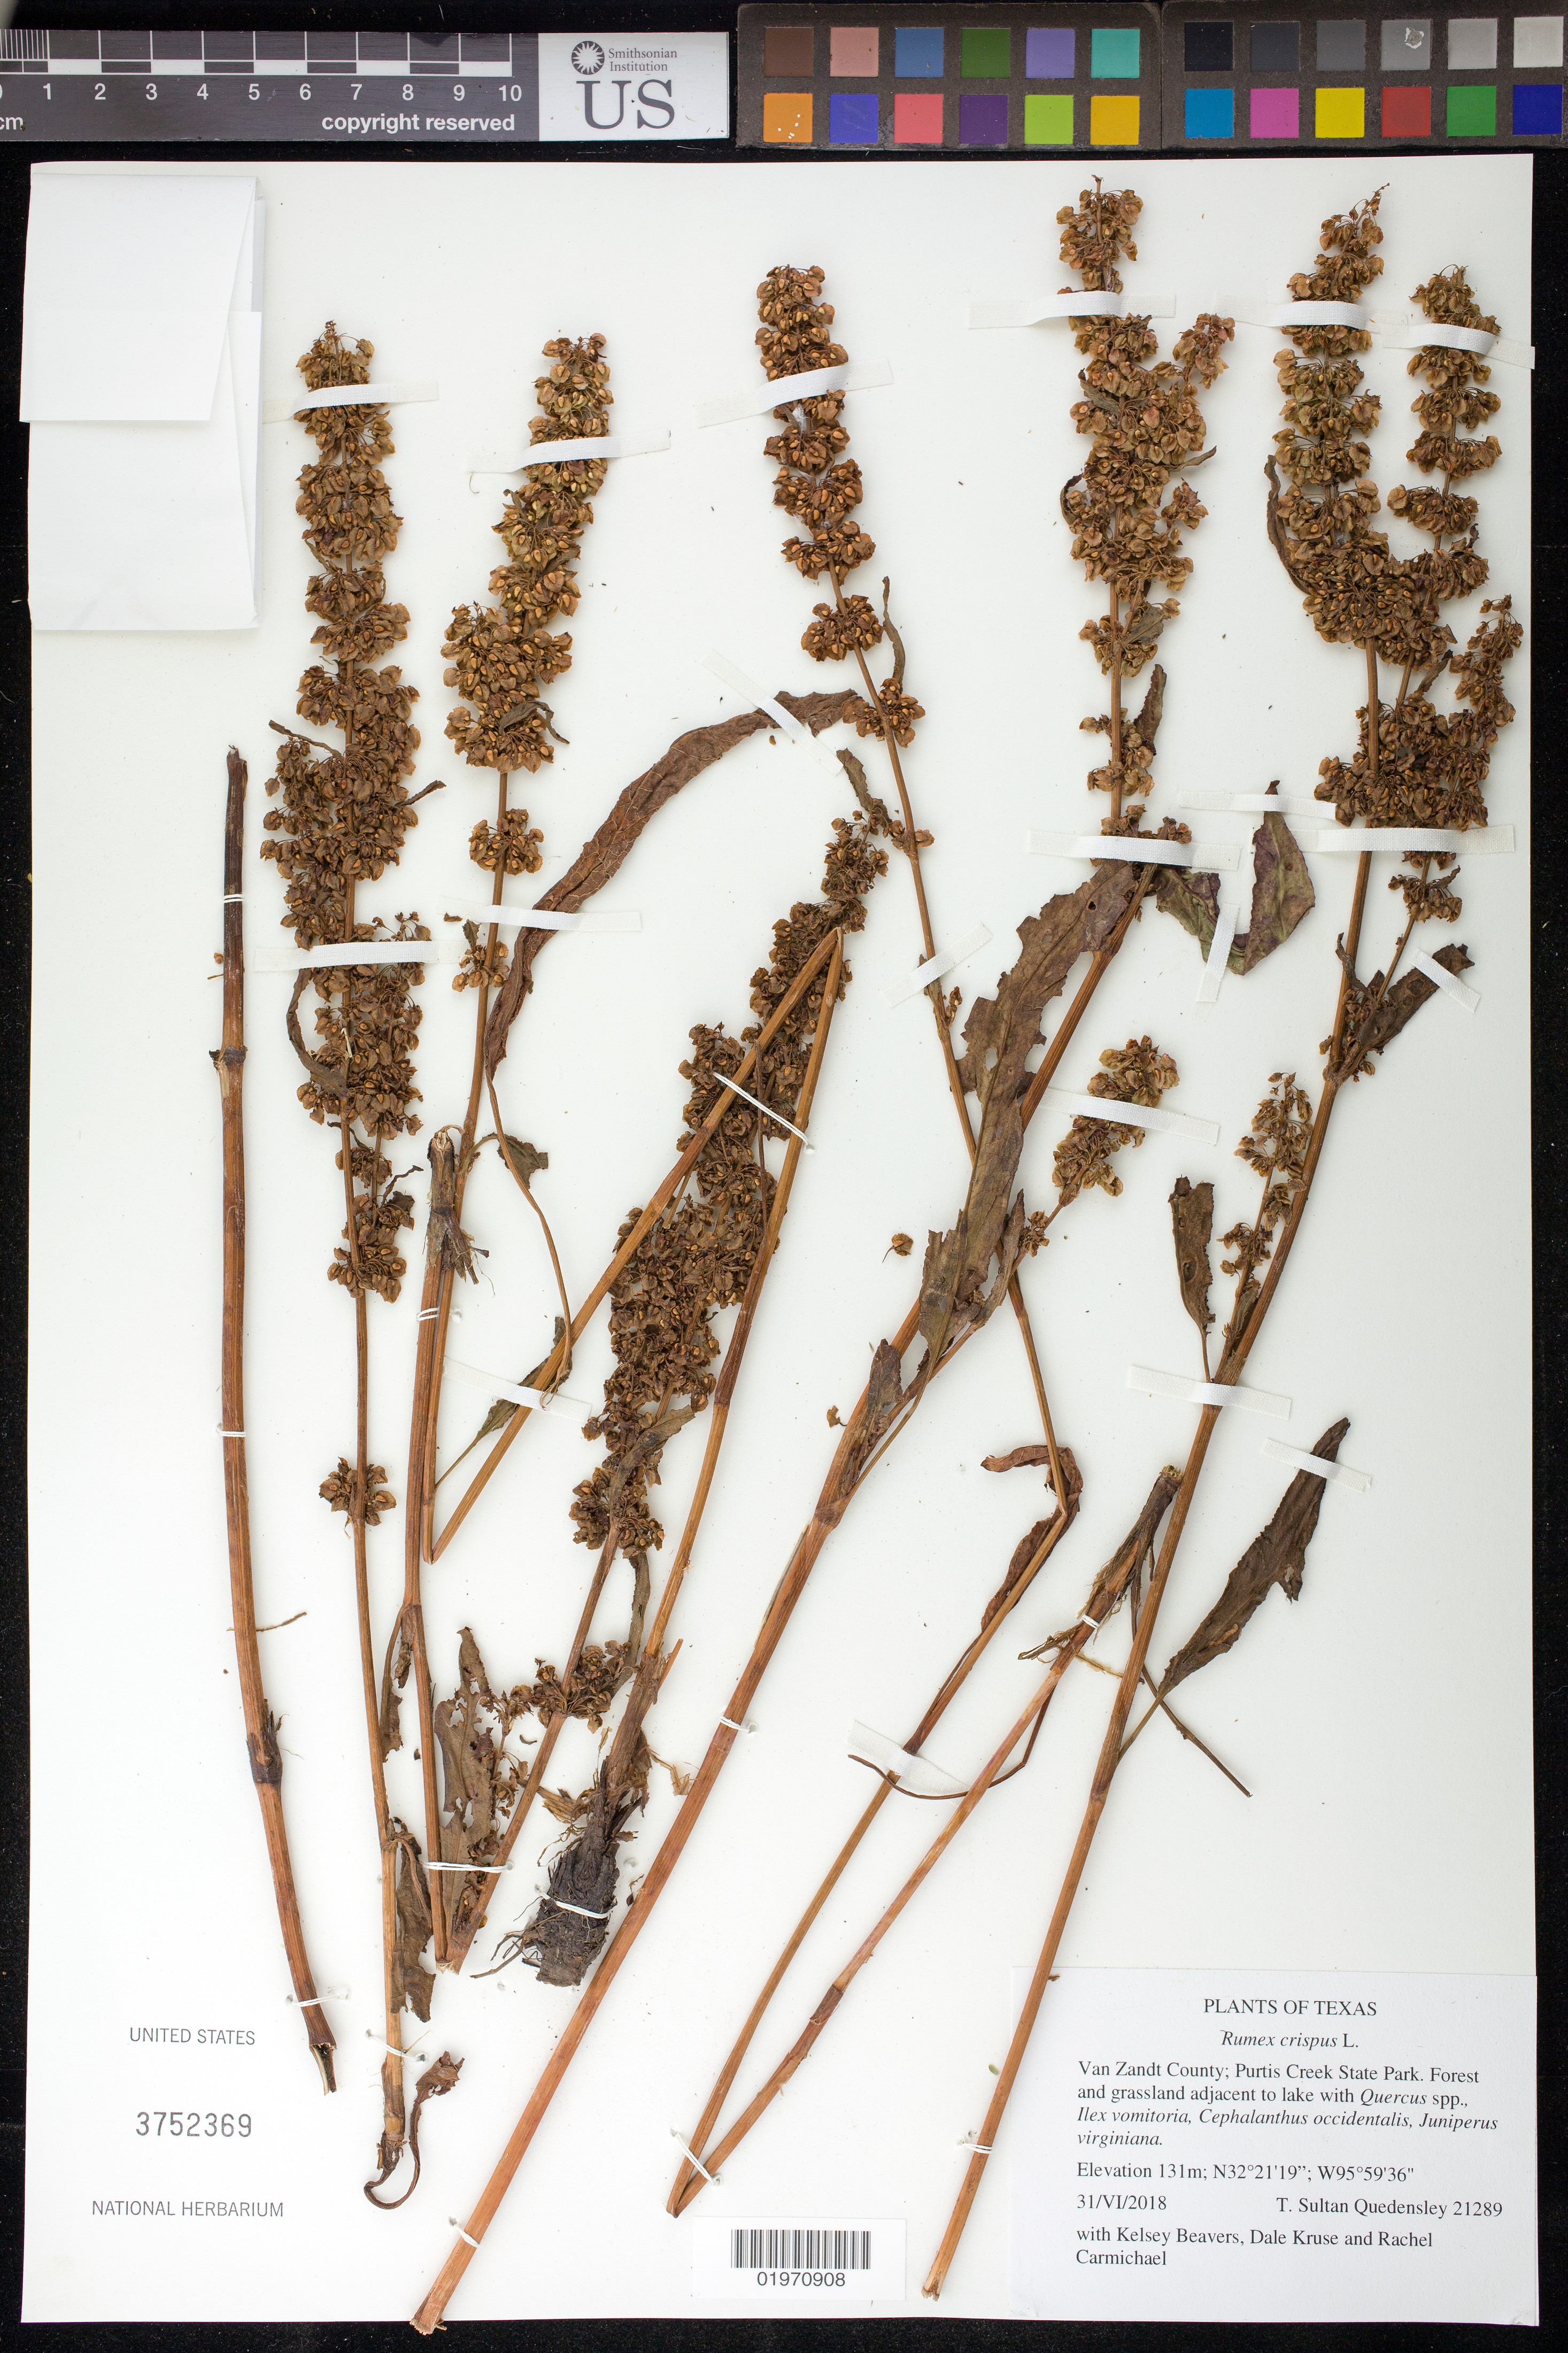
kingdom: Plantae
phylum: Tracheophyta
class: Magnoliopsida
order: Caryophyllales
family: Polygonaceae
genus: Rumex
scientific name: Rumex crispus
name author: L.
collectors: T. S. Quedensley, K. Beavers, D. Kruse & R. Carmichael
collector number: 21289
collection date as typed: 30 Jun 2018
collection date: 2018-06-30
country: United States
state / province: Texas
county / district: Van Zaudt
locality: Purtis Creek State Park.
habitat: Forest and grassland adjacent to lake with Quercus spp., Ilex vomitoria, Cephalanthus occidentalis, Juniperus virginiana.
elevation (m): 131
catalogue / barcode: US 3752369